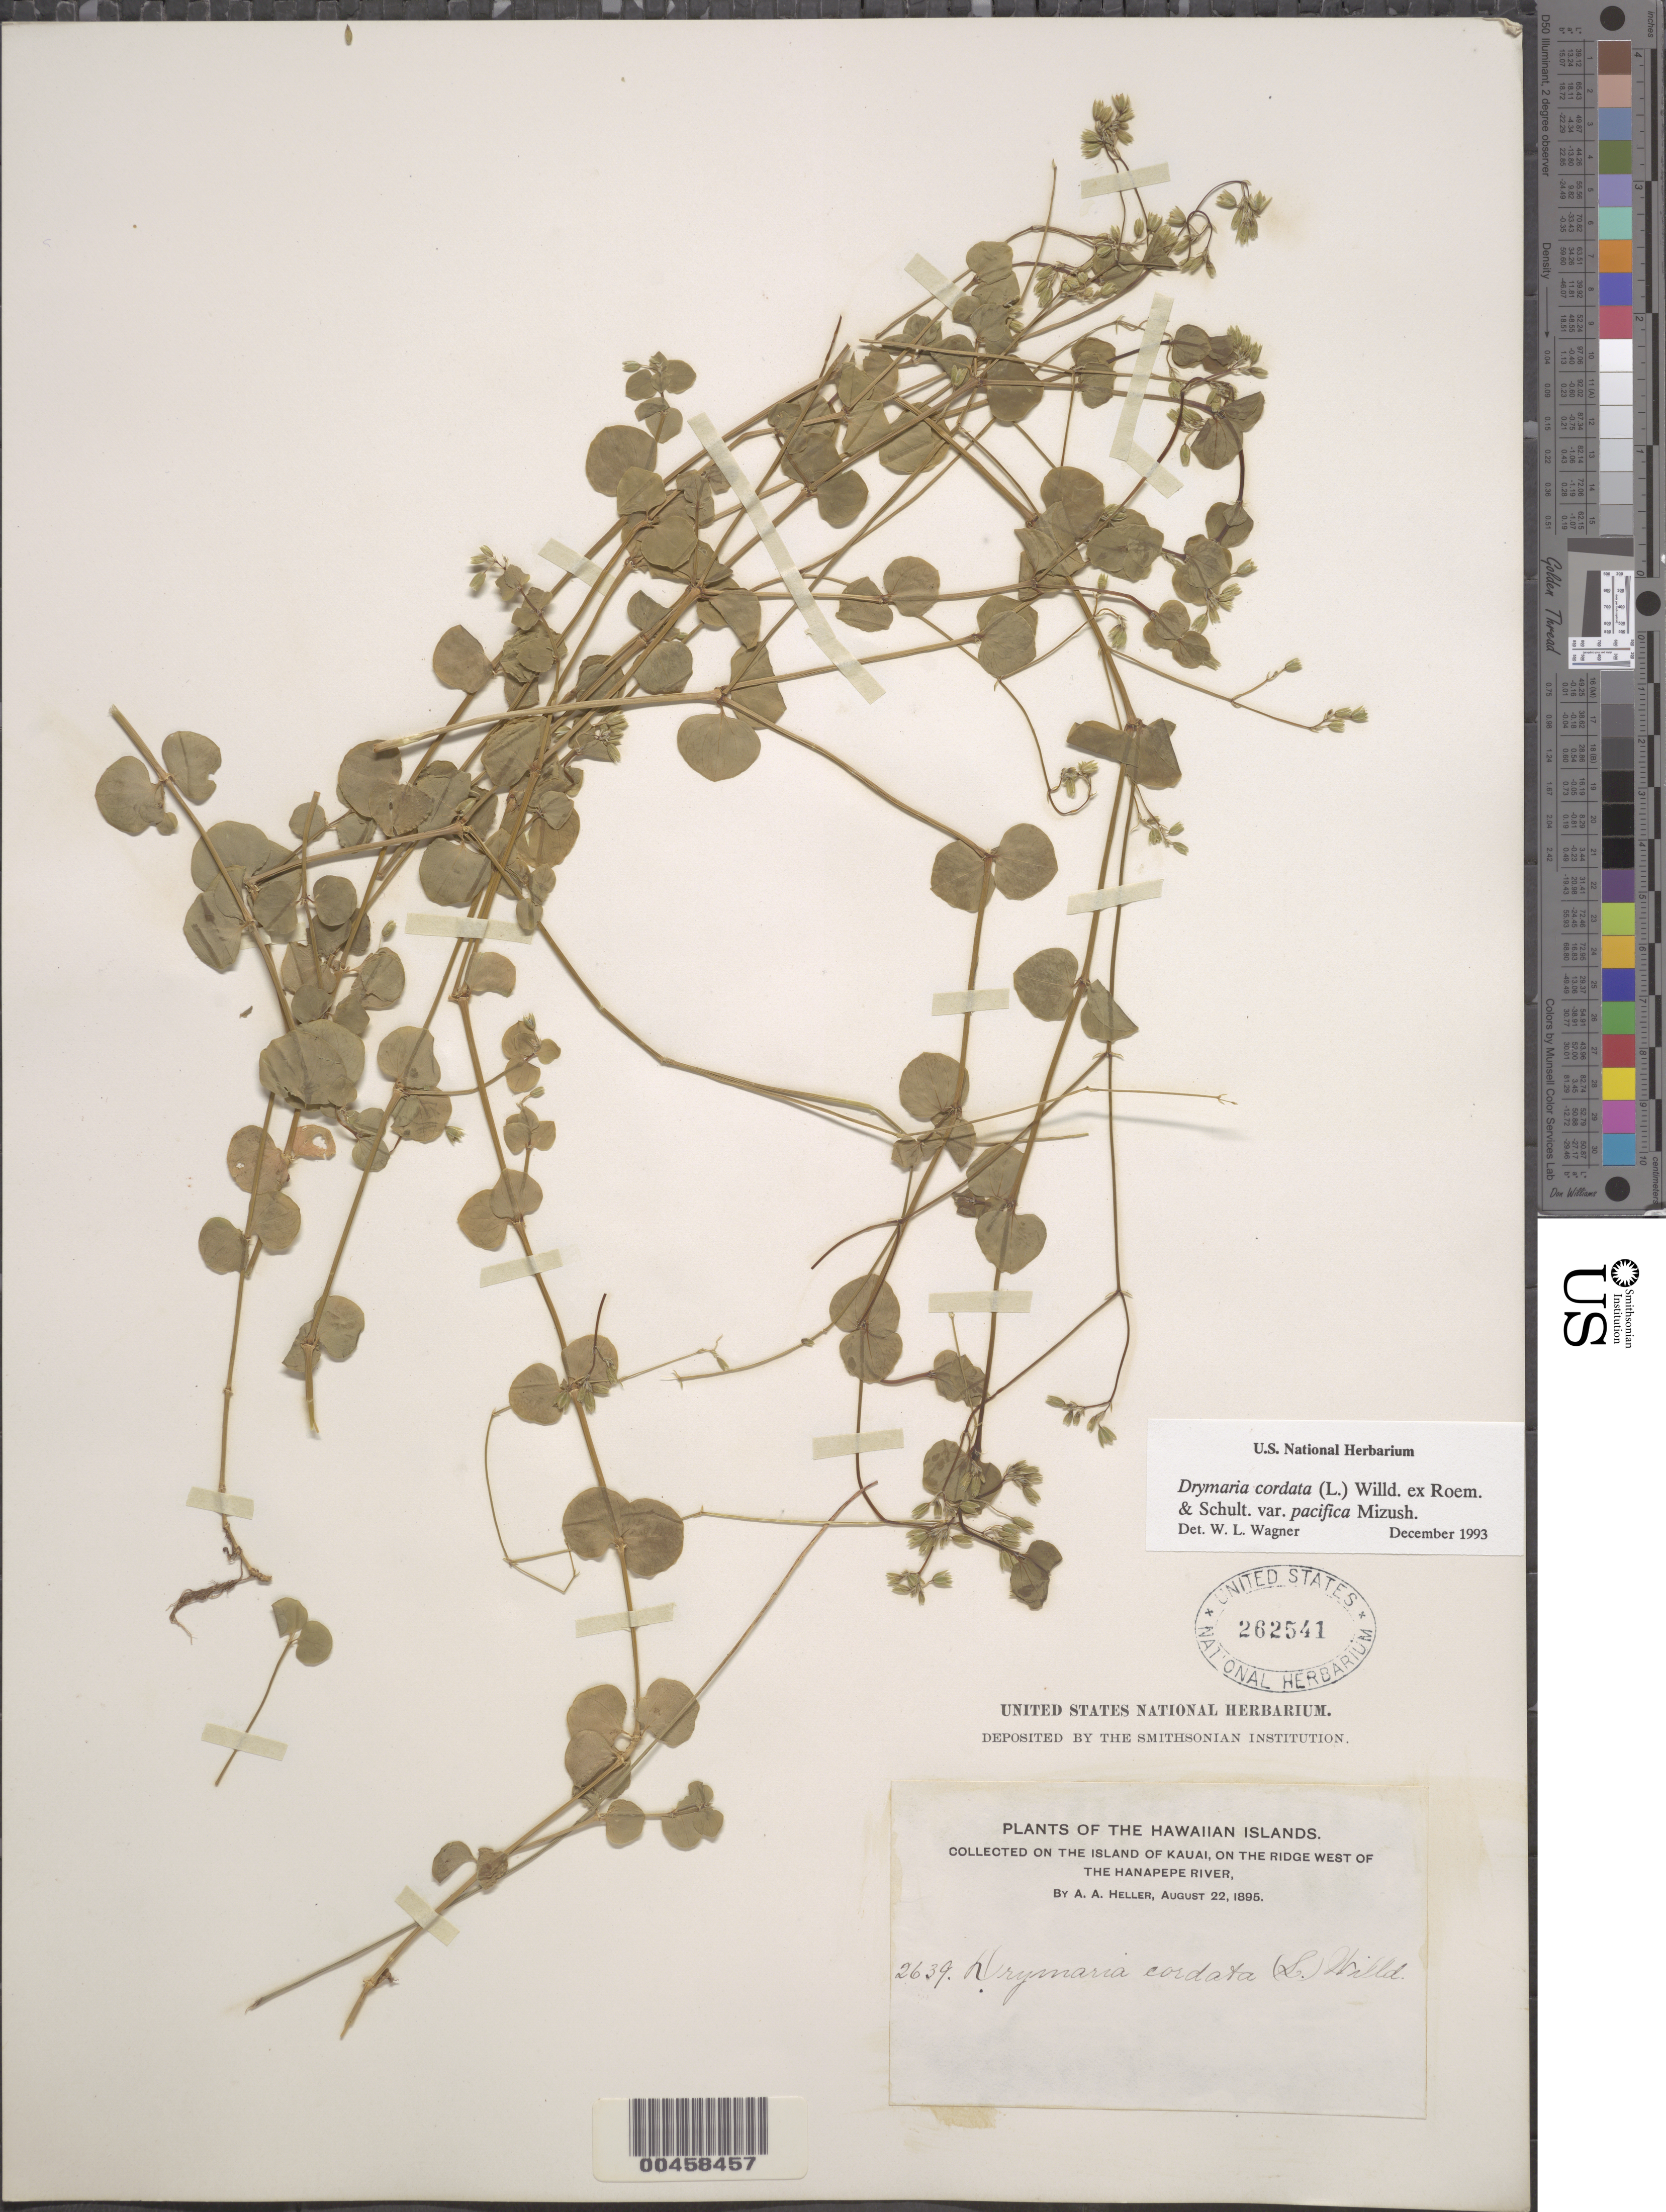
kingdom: Plantae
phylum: Tracheophyta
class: Magnoliopsida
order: Caryophyllales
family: Caryophyllaceae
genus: Drymaria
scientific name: Drymaria cordata var. pacifica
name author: M. Mizush.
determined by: Wagner, W. L., (BOT), Smithsonian Institution - National Museum of Natural History (UNITED STATES)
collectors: A. A. Heller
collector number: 2639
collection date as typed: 22 Aug 1895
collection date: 1895-08-22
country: United States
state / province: Hawaii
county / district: Kauai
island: Kaua'i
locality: Kauai, on the ridge west of the Hanapepe River.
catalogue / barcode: US 262541